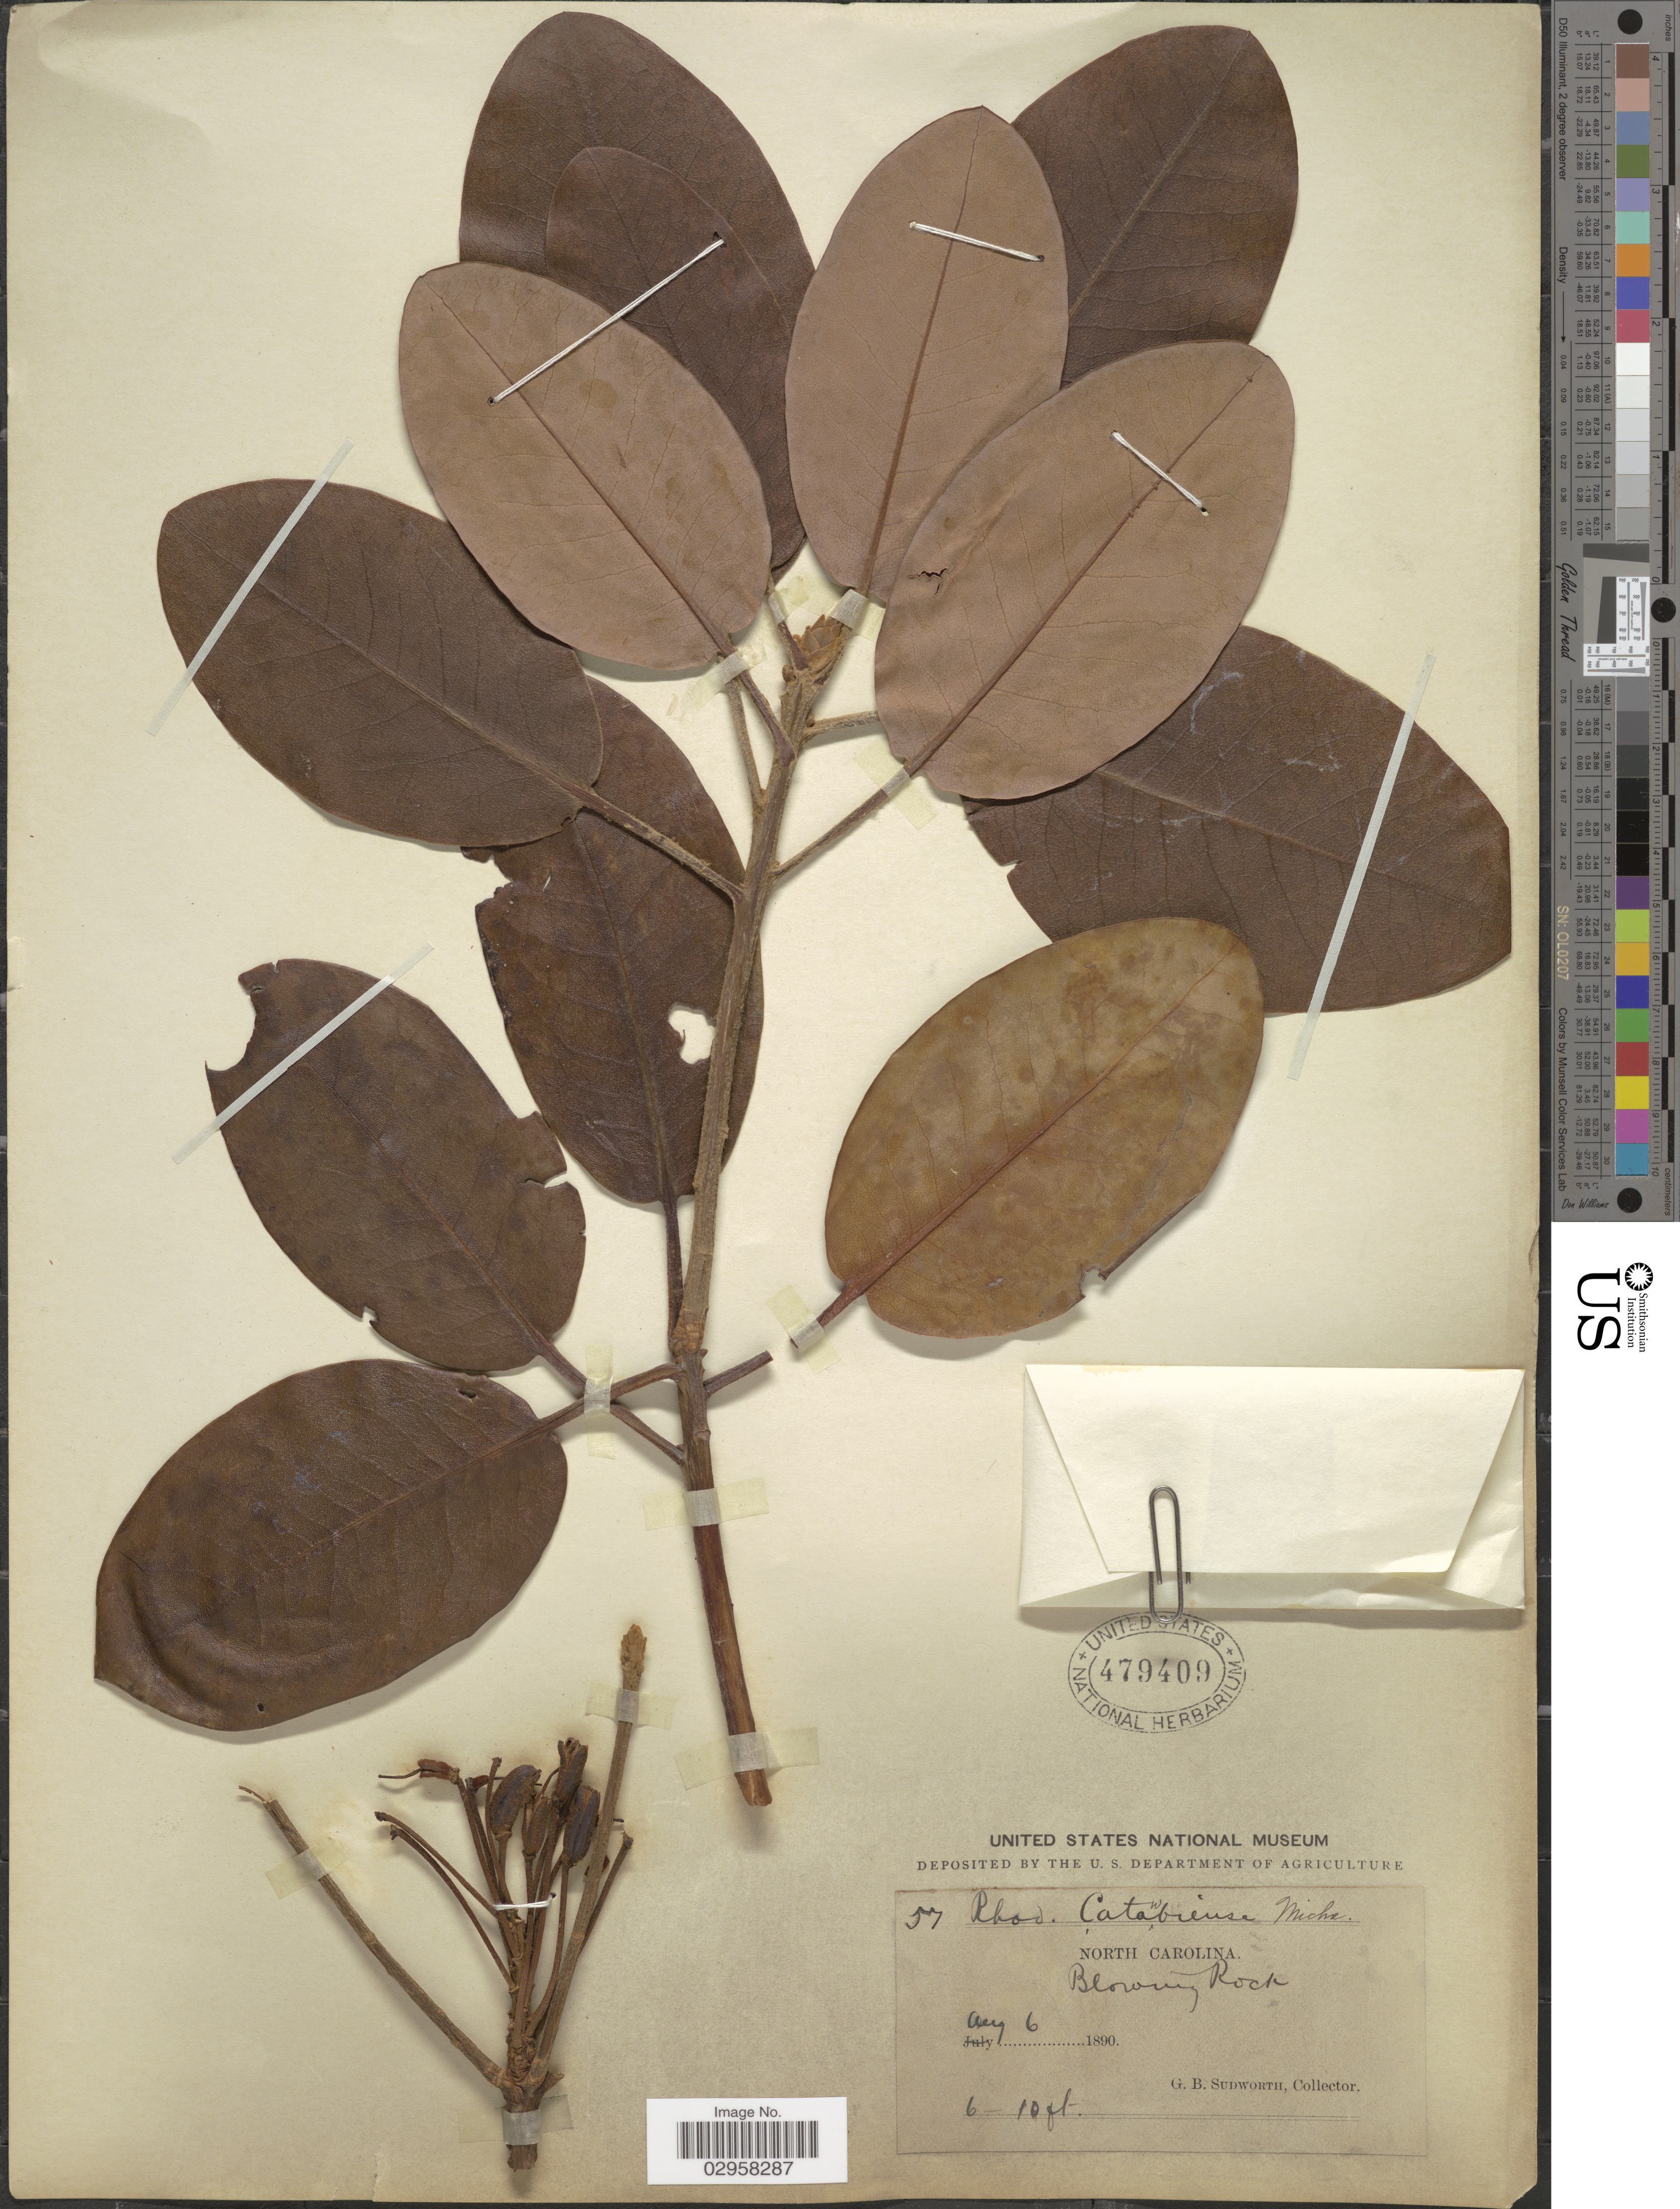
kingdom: Plantae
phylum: Tracheophyta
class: Magnoliopsida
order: Ericales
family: Ericaceae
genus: Rhododendron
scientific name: Rhododendron catawbiense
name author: Michx.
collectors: G. B. Sudworth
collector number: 57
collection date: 1890-08-06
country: United States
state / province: North Carolina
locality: Blowing Rock.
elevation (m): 2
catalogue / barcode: US 479409